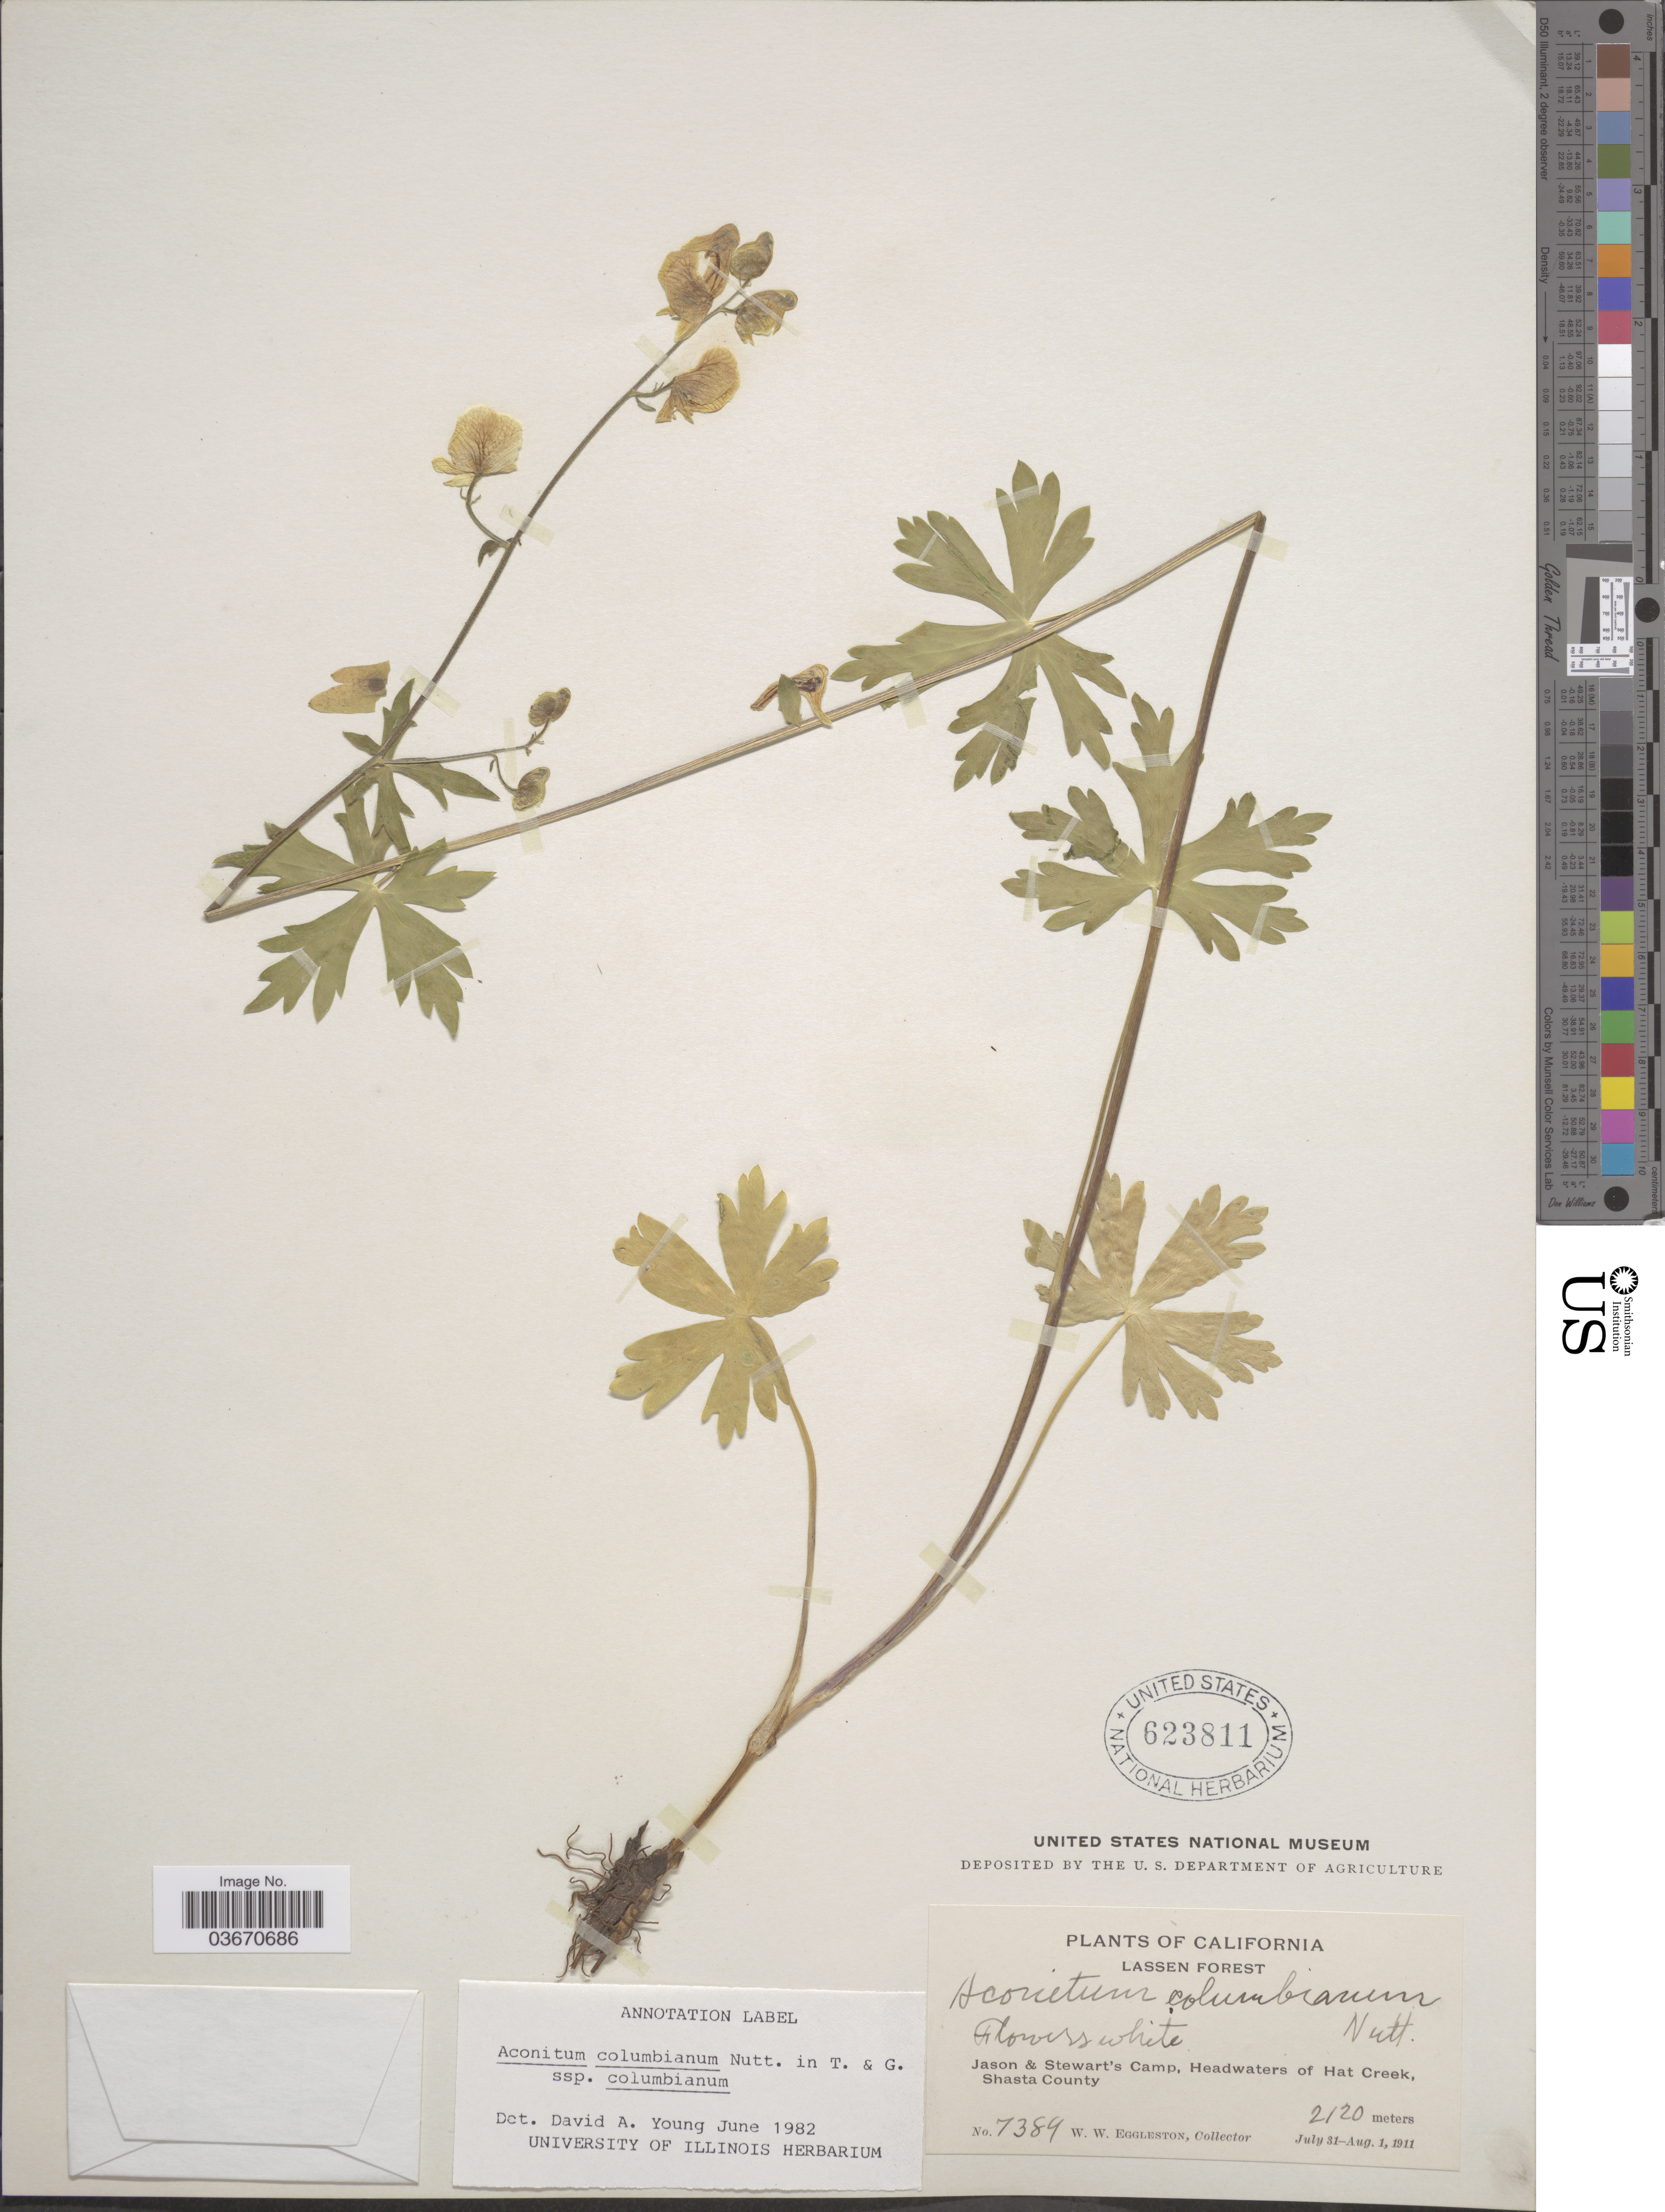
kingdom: Plantae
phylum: Tracheophyta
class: Magnoliopsida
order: Ranunculales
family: Ranunculaceae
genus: Aconitum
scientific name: Aconitum columbianum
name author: Nutt.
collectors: W. W. Eggleston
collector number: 7389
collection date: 1911-07-31/1911-08-01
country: United States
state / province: California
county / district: Shasta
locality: Lassen Forest. Jason & Stewart's Camp, Headwaters of Hat Creek, Shasta County.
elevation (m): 2120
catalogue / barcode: US 623811